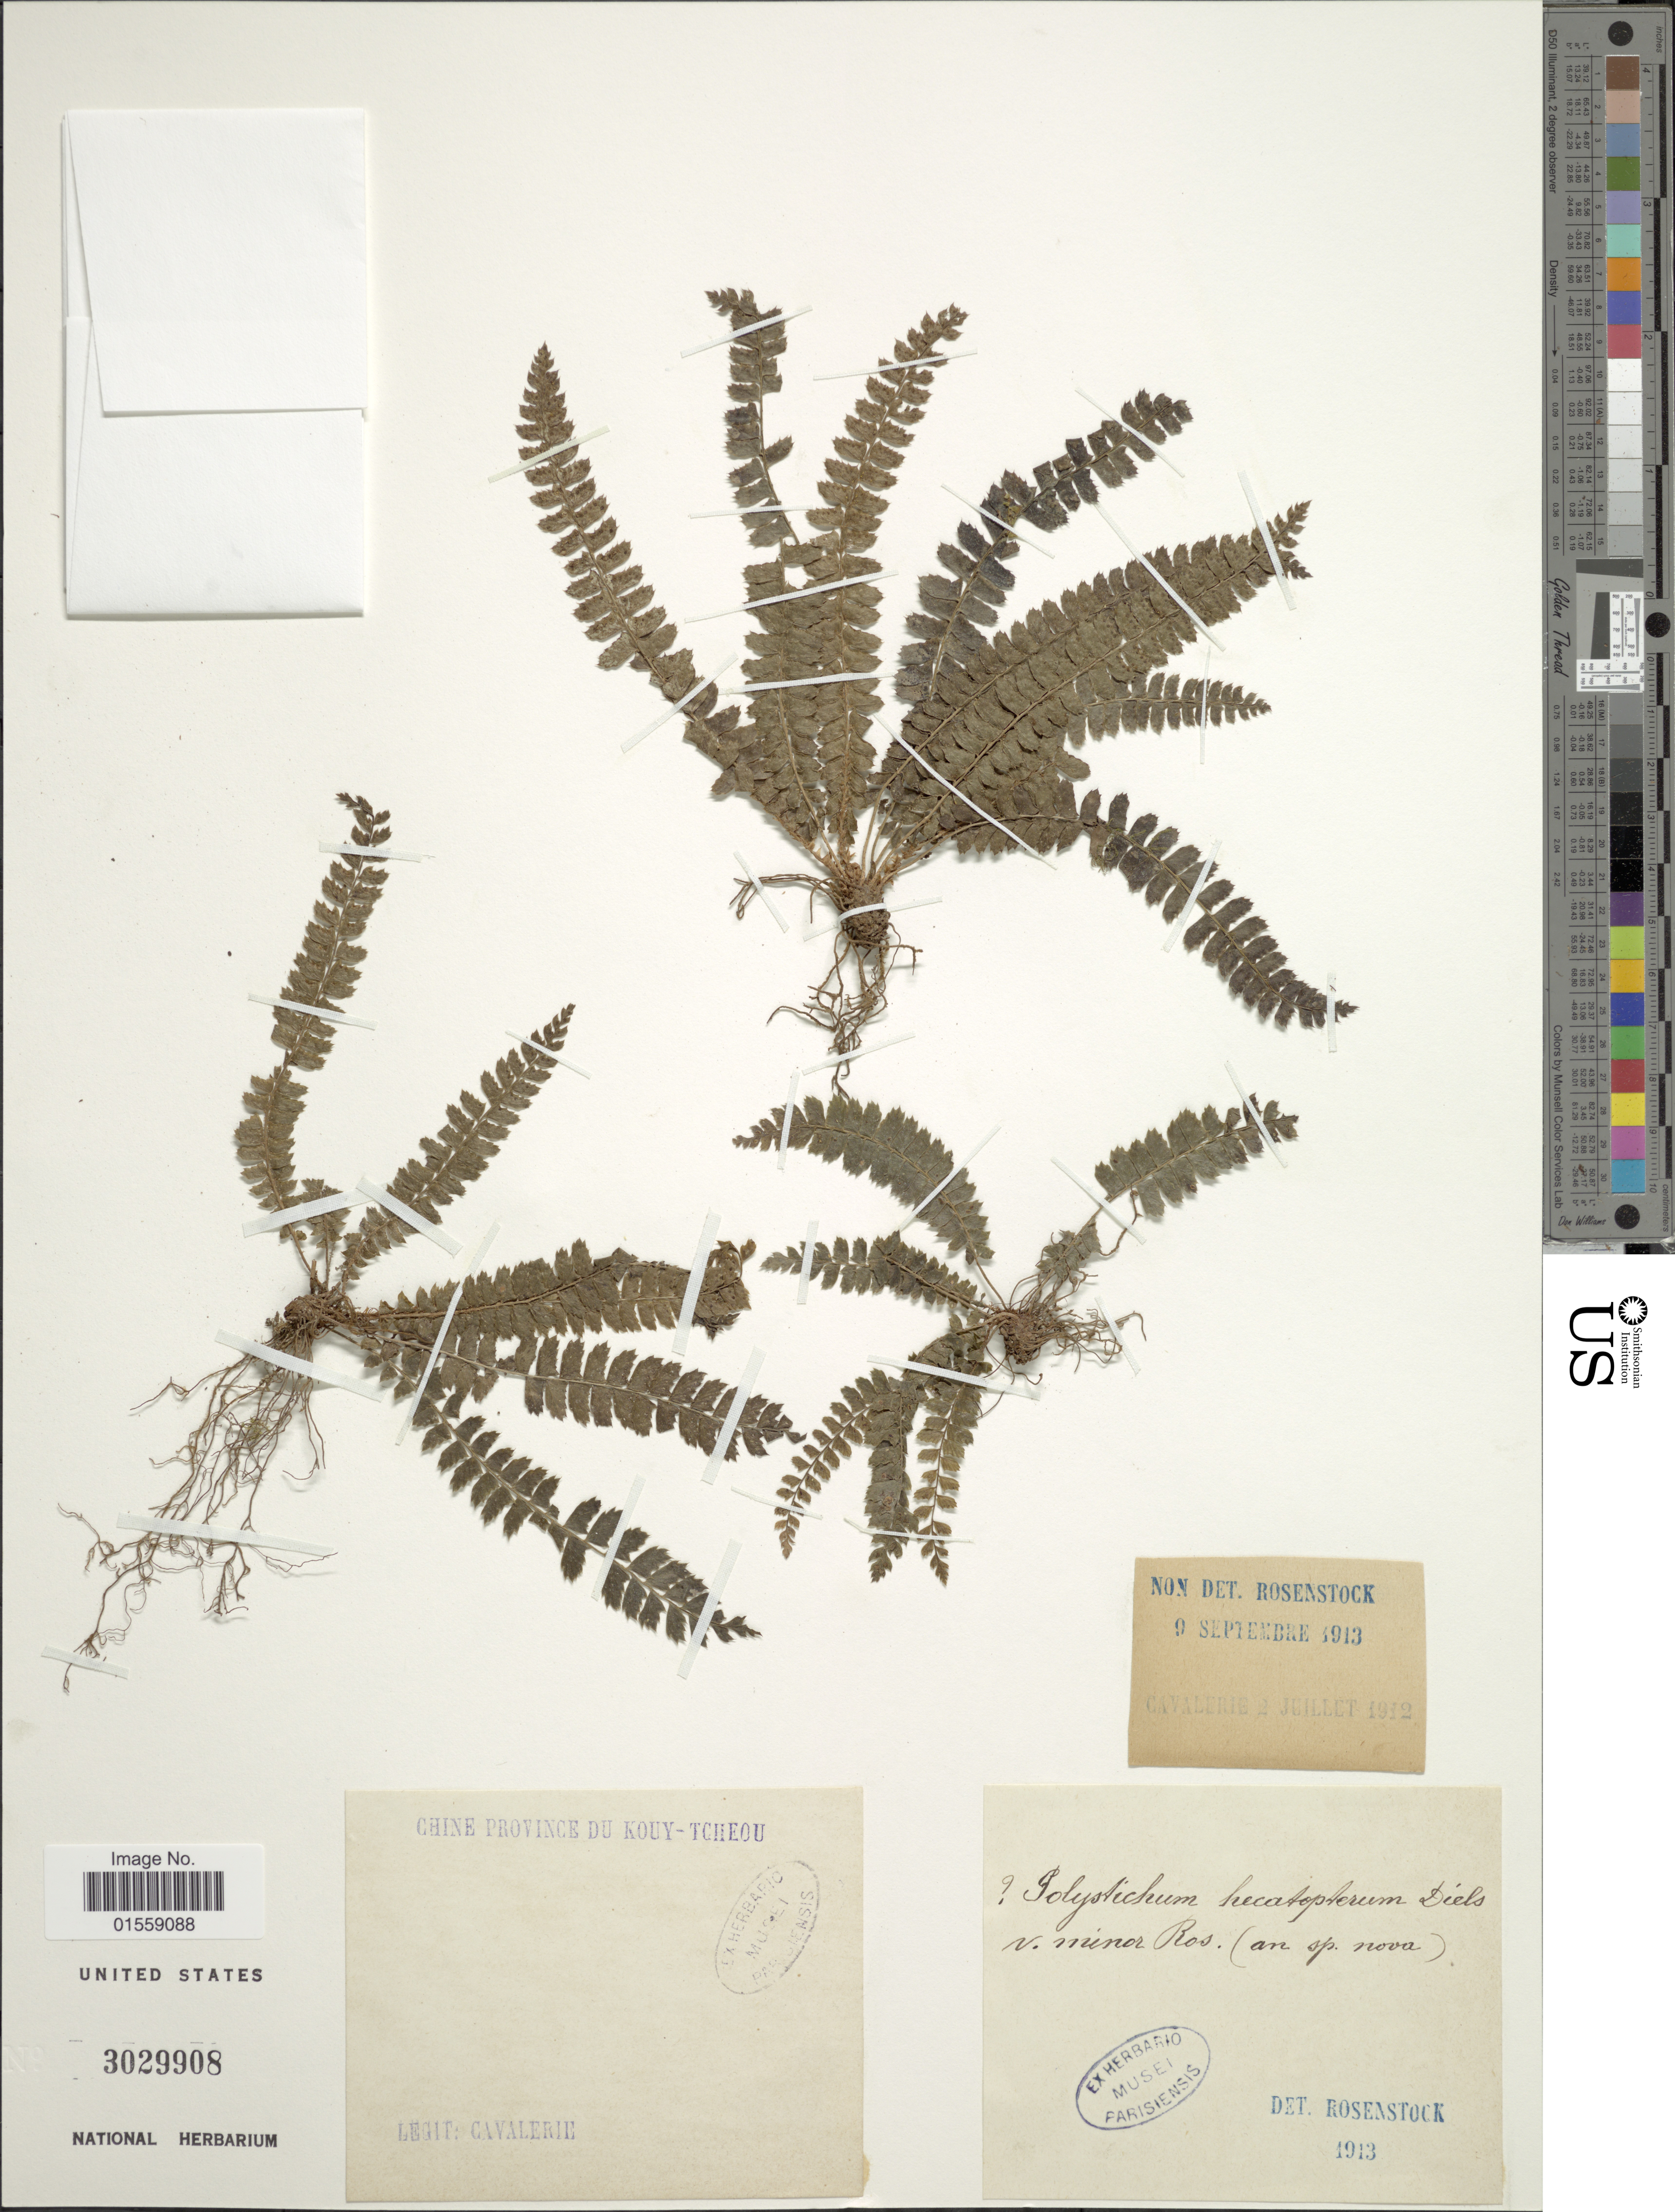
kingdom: Plantae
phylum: Tracheophyta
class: Polypodiopsida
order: Polypodiales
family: Dryopteridaceae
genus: Polystichum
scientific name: Polystichum hecatopterum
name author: Diels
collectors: -. Cavalerie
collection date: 1912-07-02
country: China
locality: Chine Province du Kouy-Tcheou.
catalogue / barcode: US 3029908